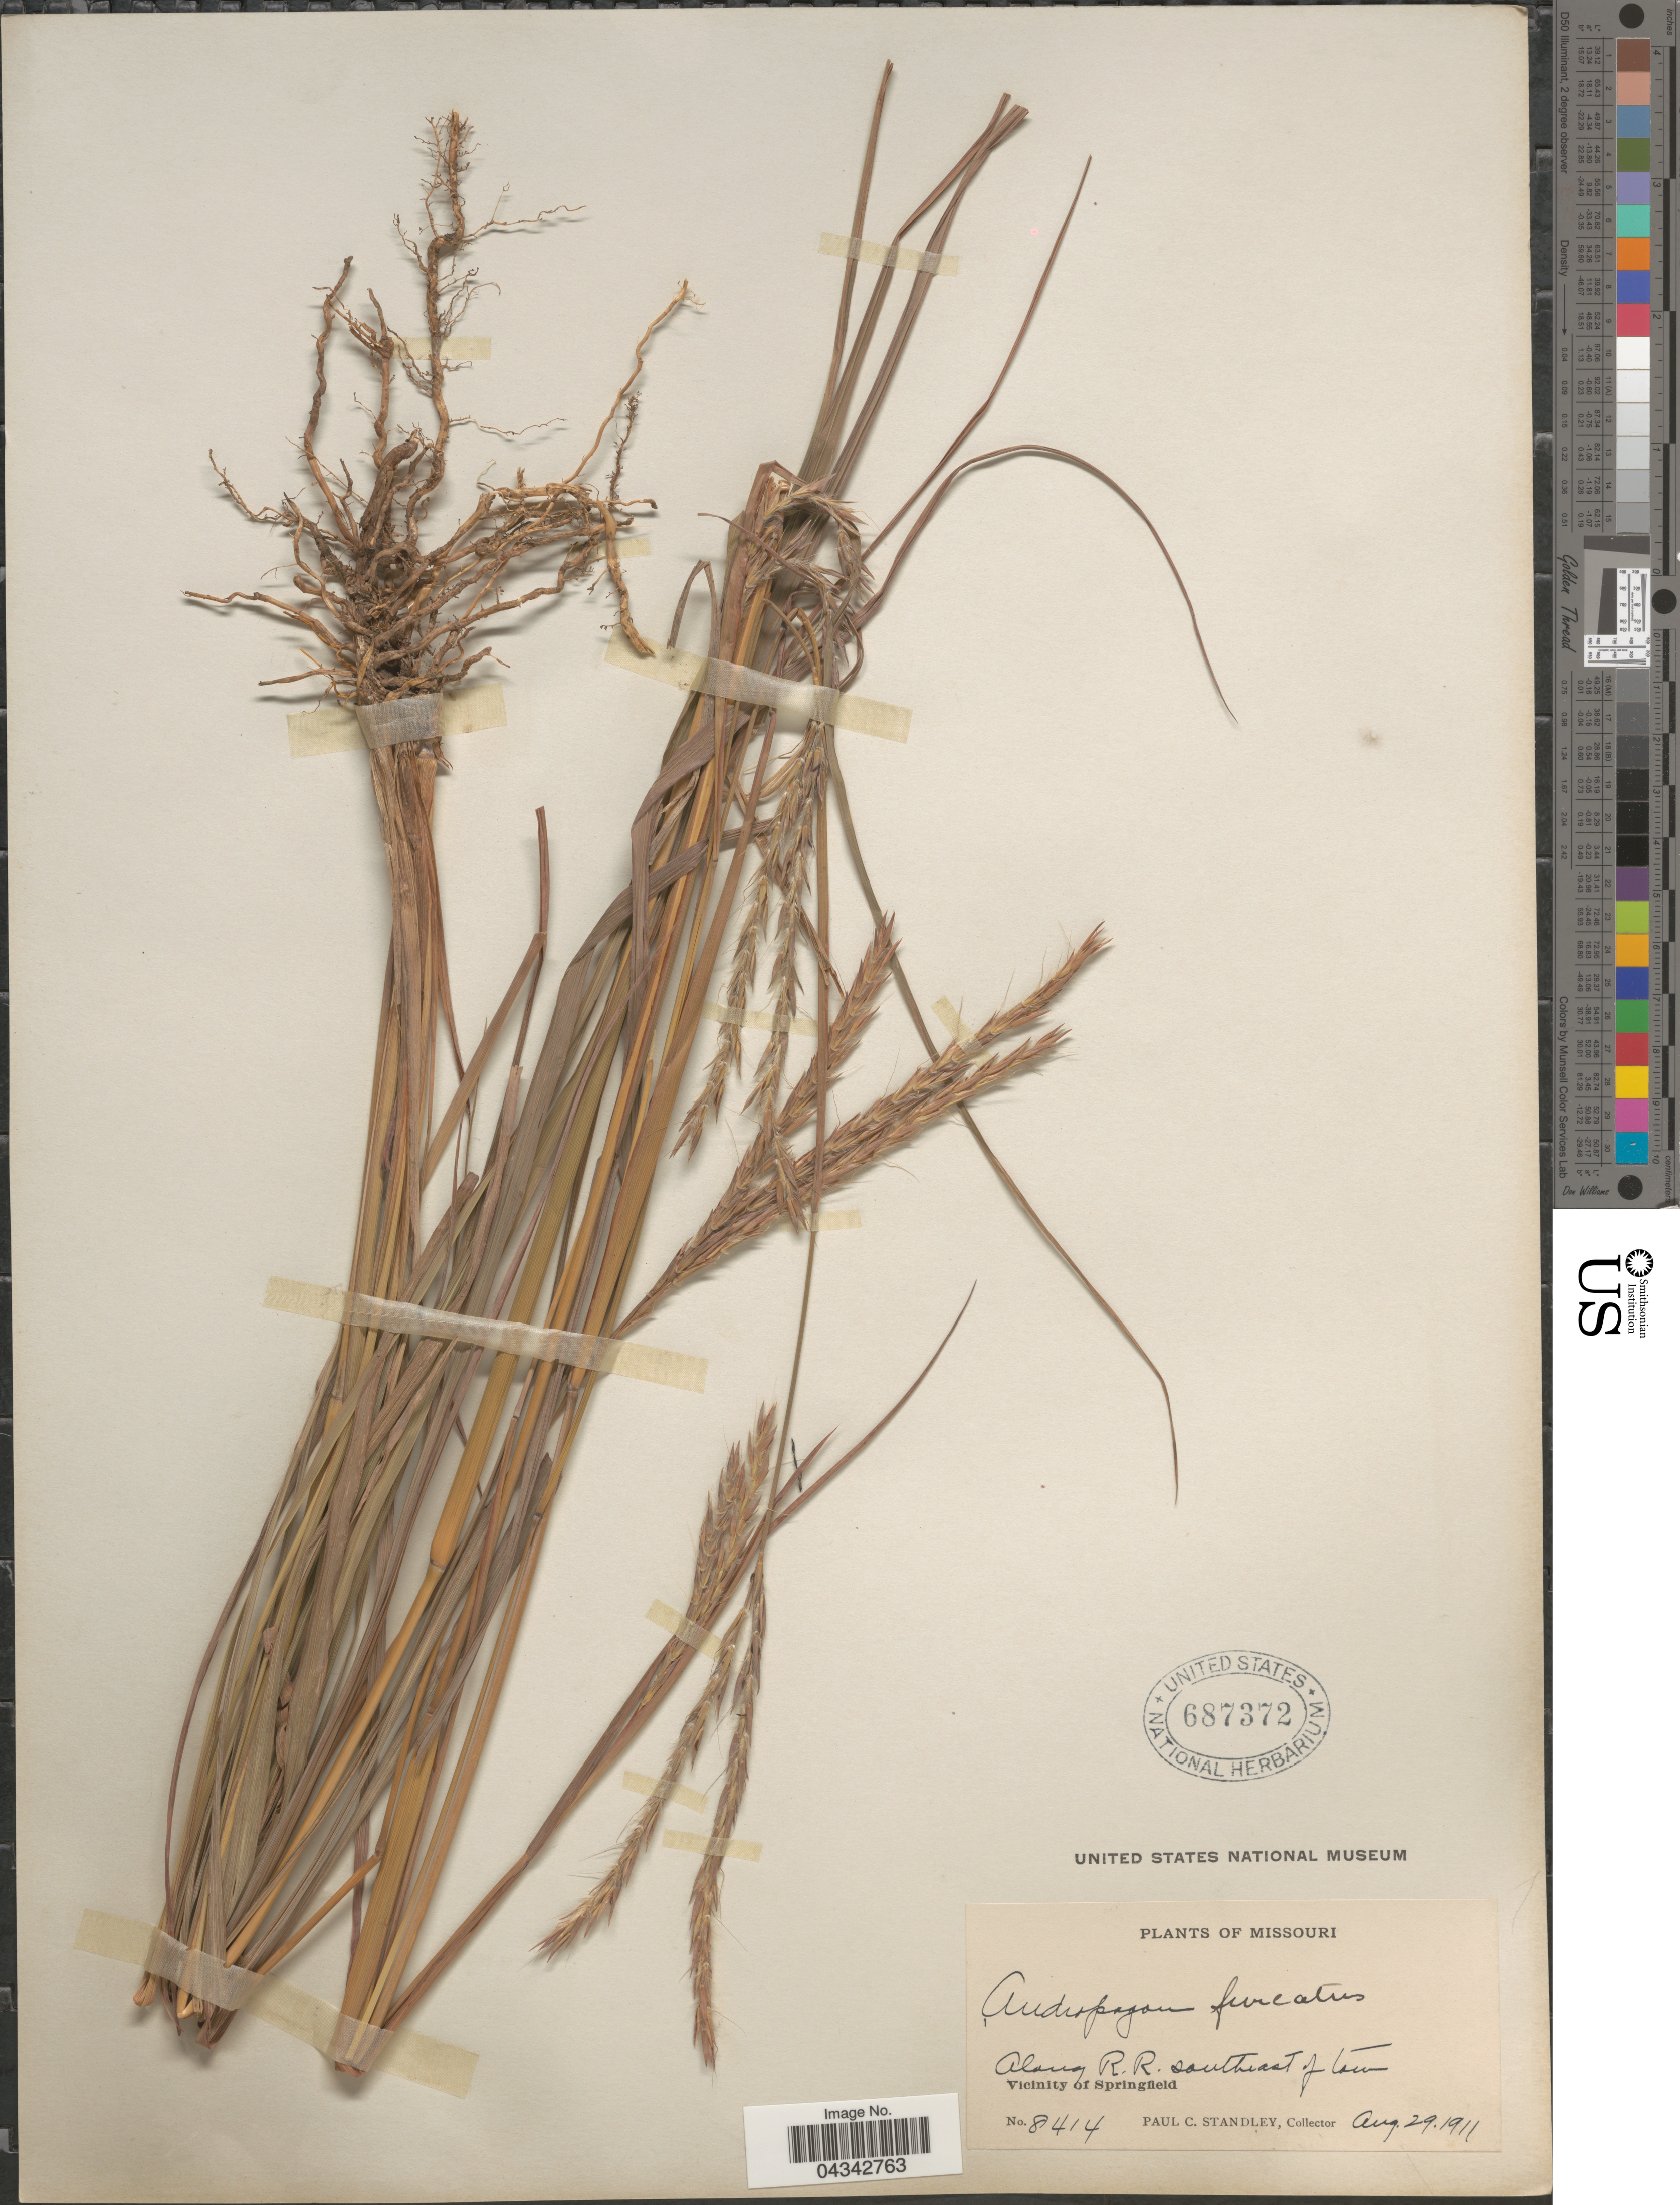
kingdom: Plantae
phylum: Tracheophyta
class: Liliopsida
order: Poales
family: Poaceae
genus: Andropogon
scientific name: Andropogon gerardii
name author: Vitman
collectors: P. C. Standley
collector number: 8414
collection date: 1911-08-29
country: United States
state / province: Mississippi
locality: Along R.R. southeast of town. Vicinity of Springfield.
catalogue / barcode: US 687372